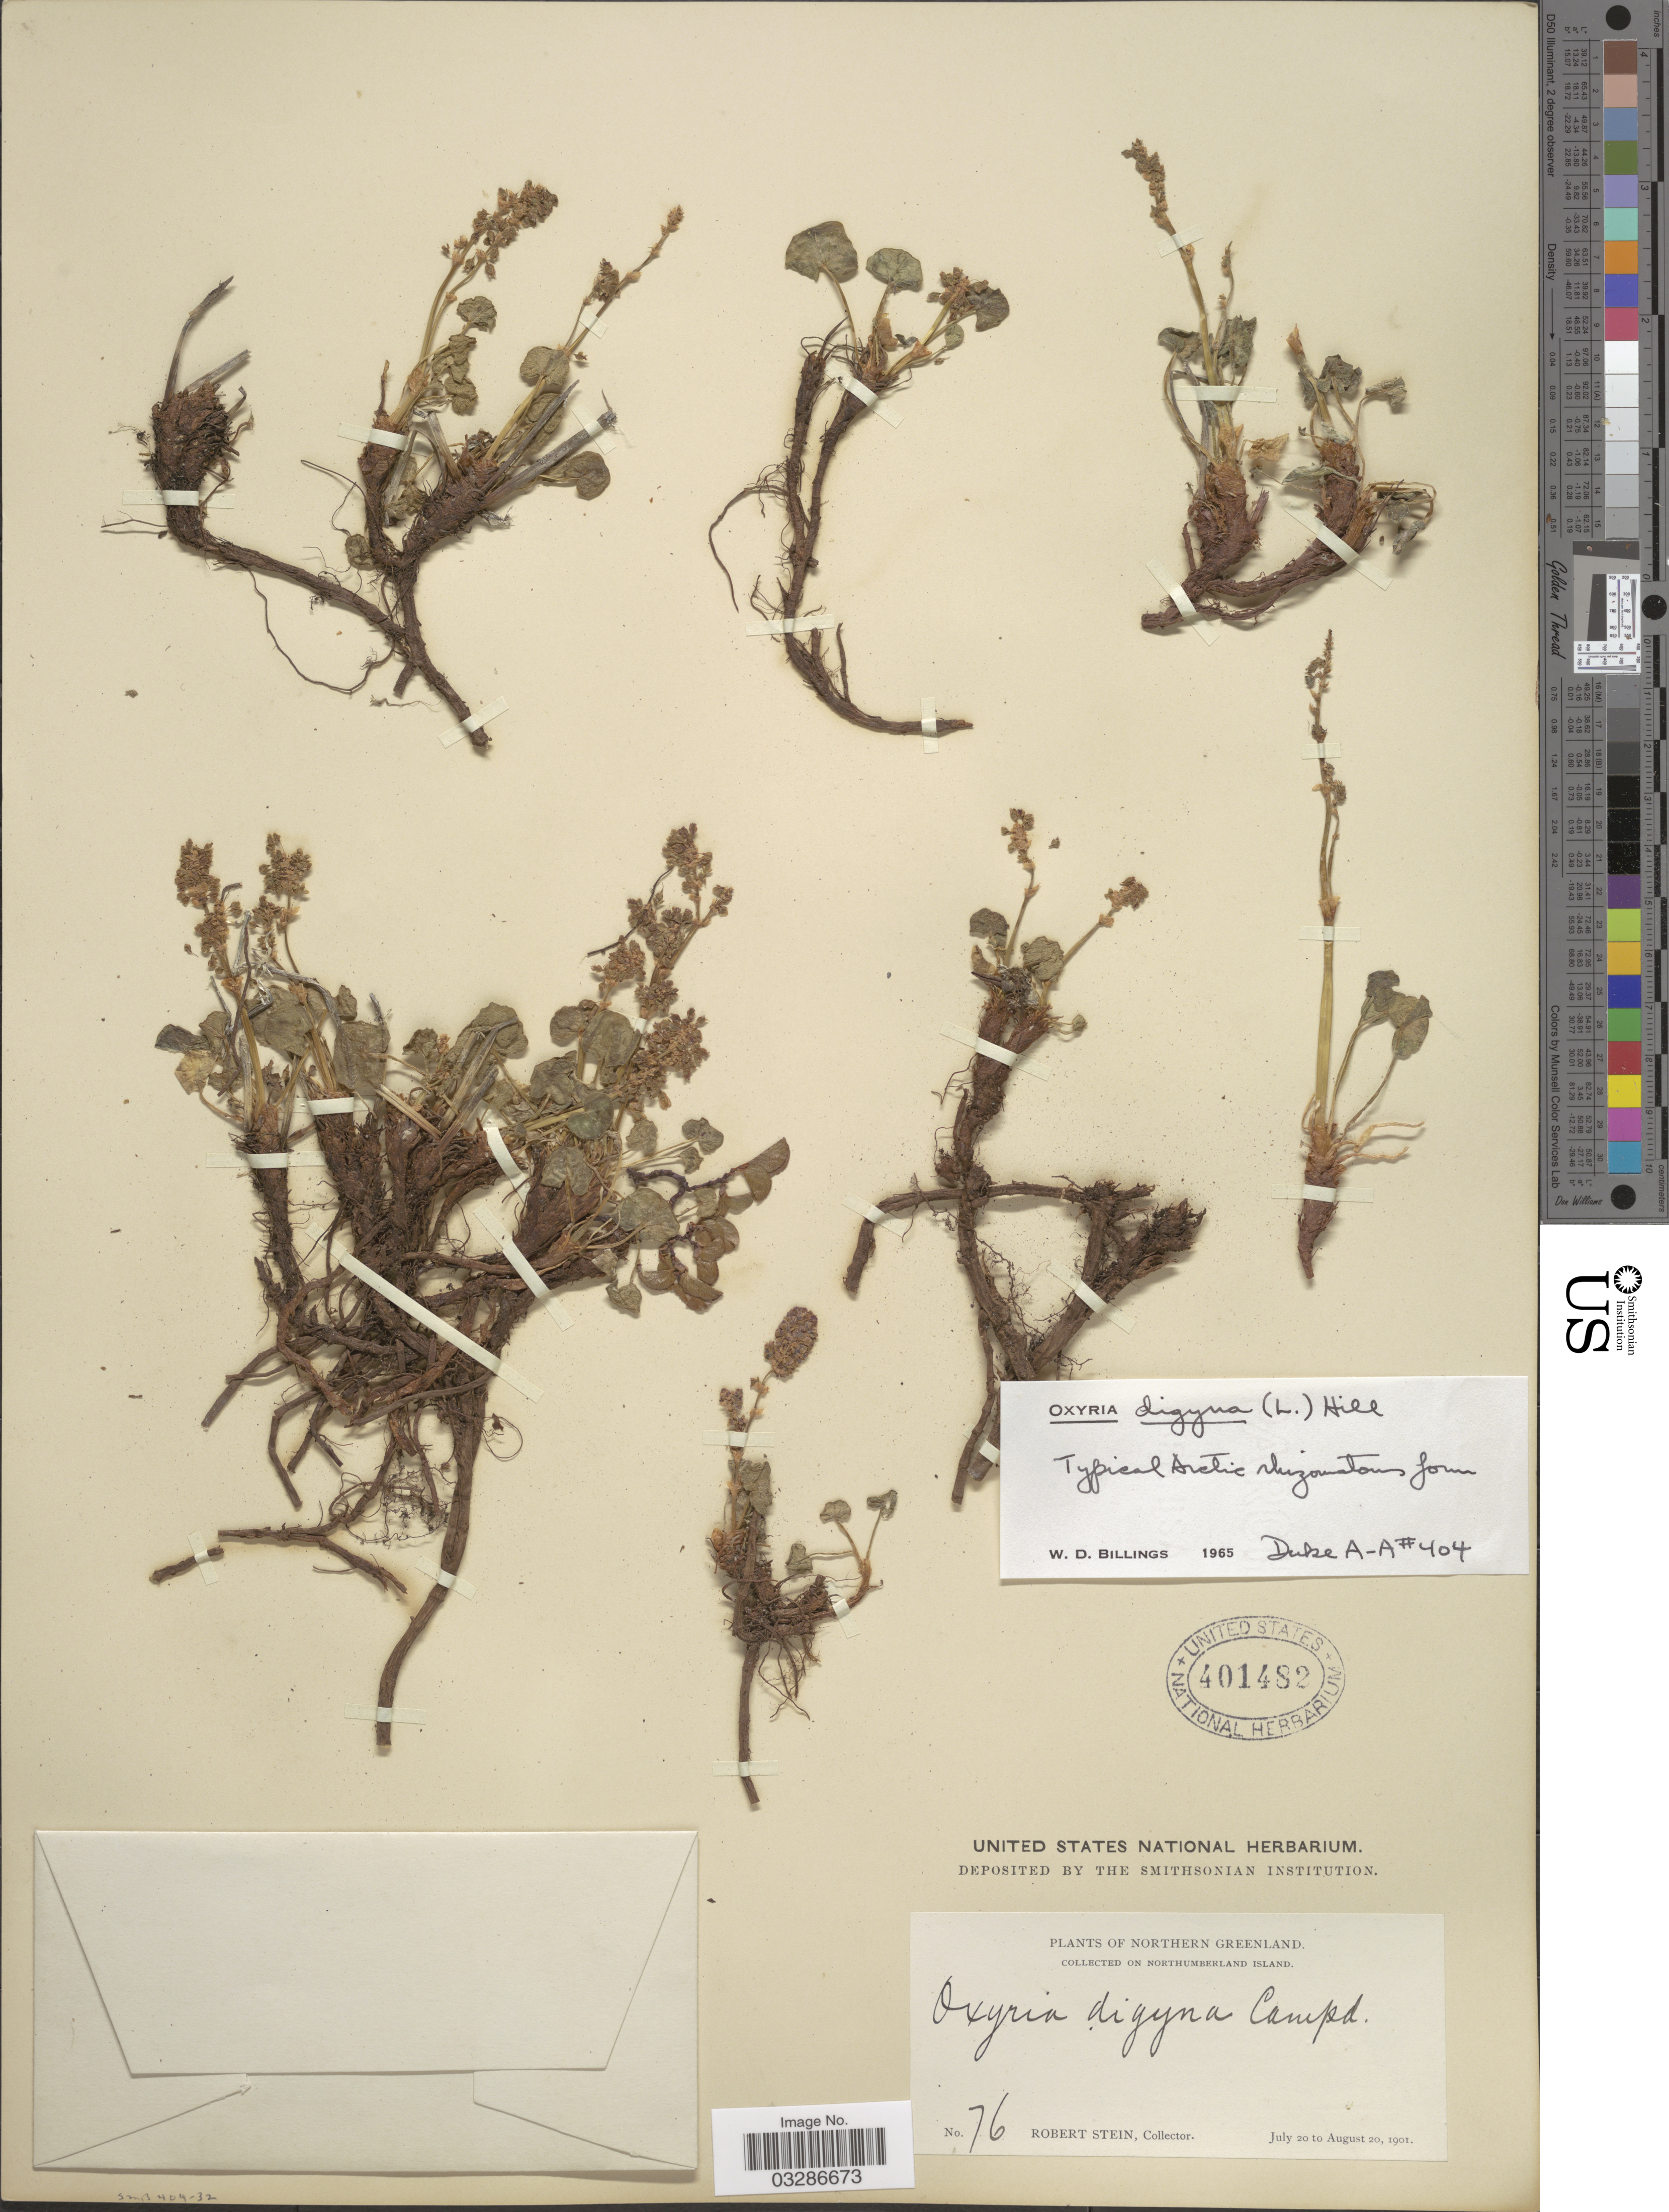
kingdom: Plantae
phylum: Tracheophyta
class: Magnoliopsida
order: Caryophyllales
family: Polygonaceae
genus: Oxyria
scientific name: Oxyria digyna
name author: (L.) Hill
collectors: R. Stein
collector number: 76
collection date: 1901-07-20/1901-08-20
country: Greenland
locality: Northern Greenland. On Northumberland Island.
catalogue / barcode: US 401482